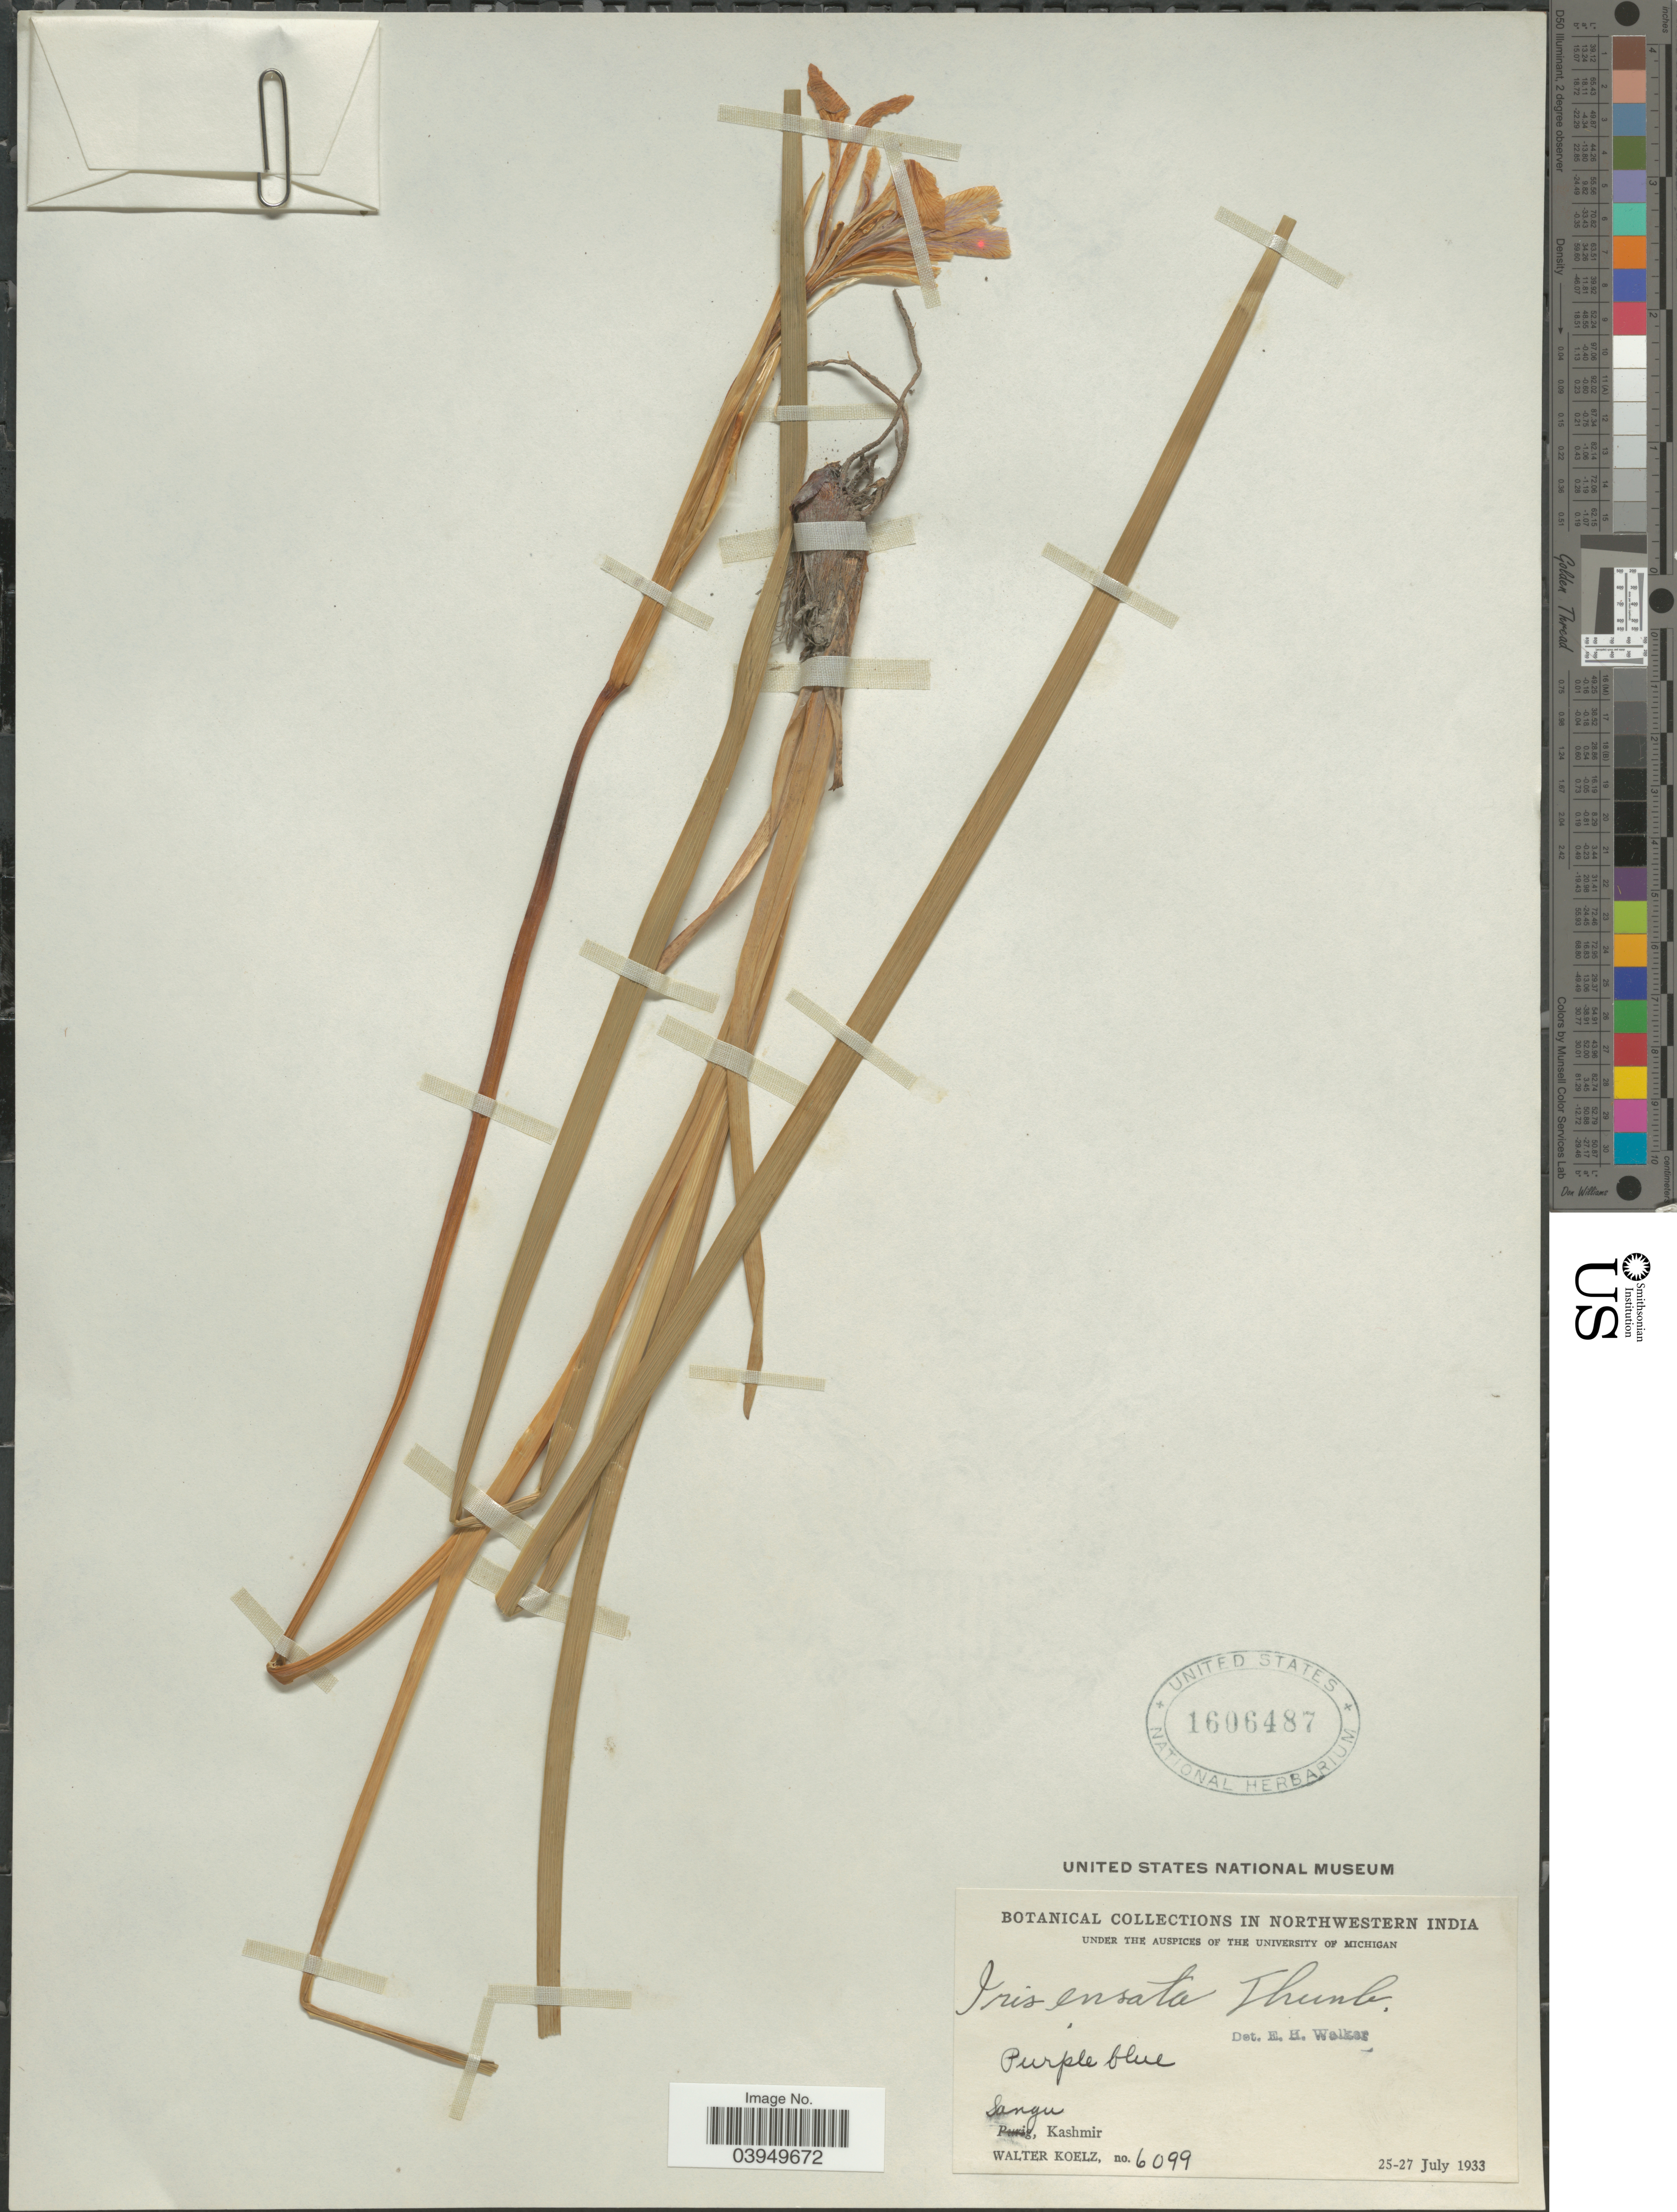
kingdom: Plantae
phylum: Tracheophyta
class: Liliopsida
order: Asparagales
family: Iridaceae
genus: Iris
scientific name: Iris ensata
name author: Thunb.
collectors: W. N. Koelz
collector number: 6099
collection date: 1933-07-25/1933-07-27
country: India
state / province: Jammu and Kashmir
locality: Northwestern India. Sangu, Kashmir.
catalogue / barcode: US 1606487